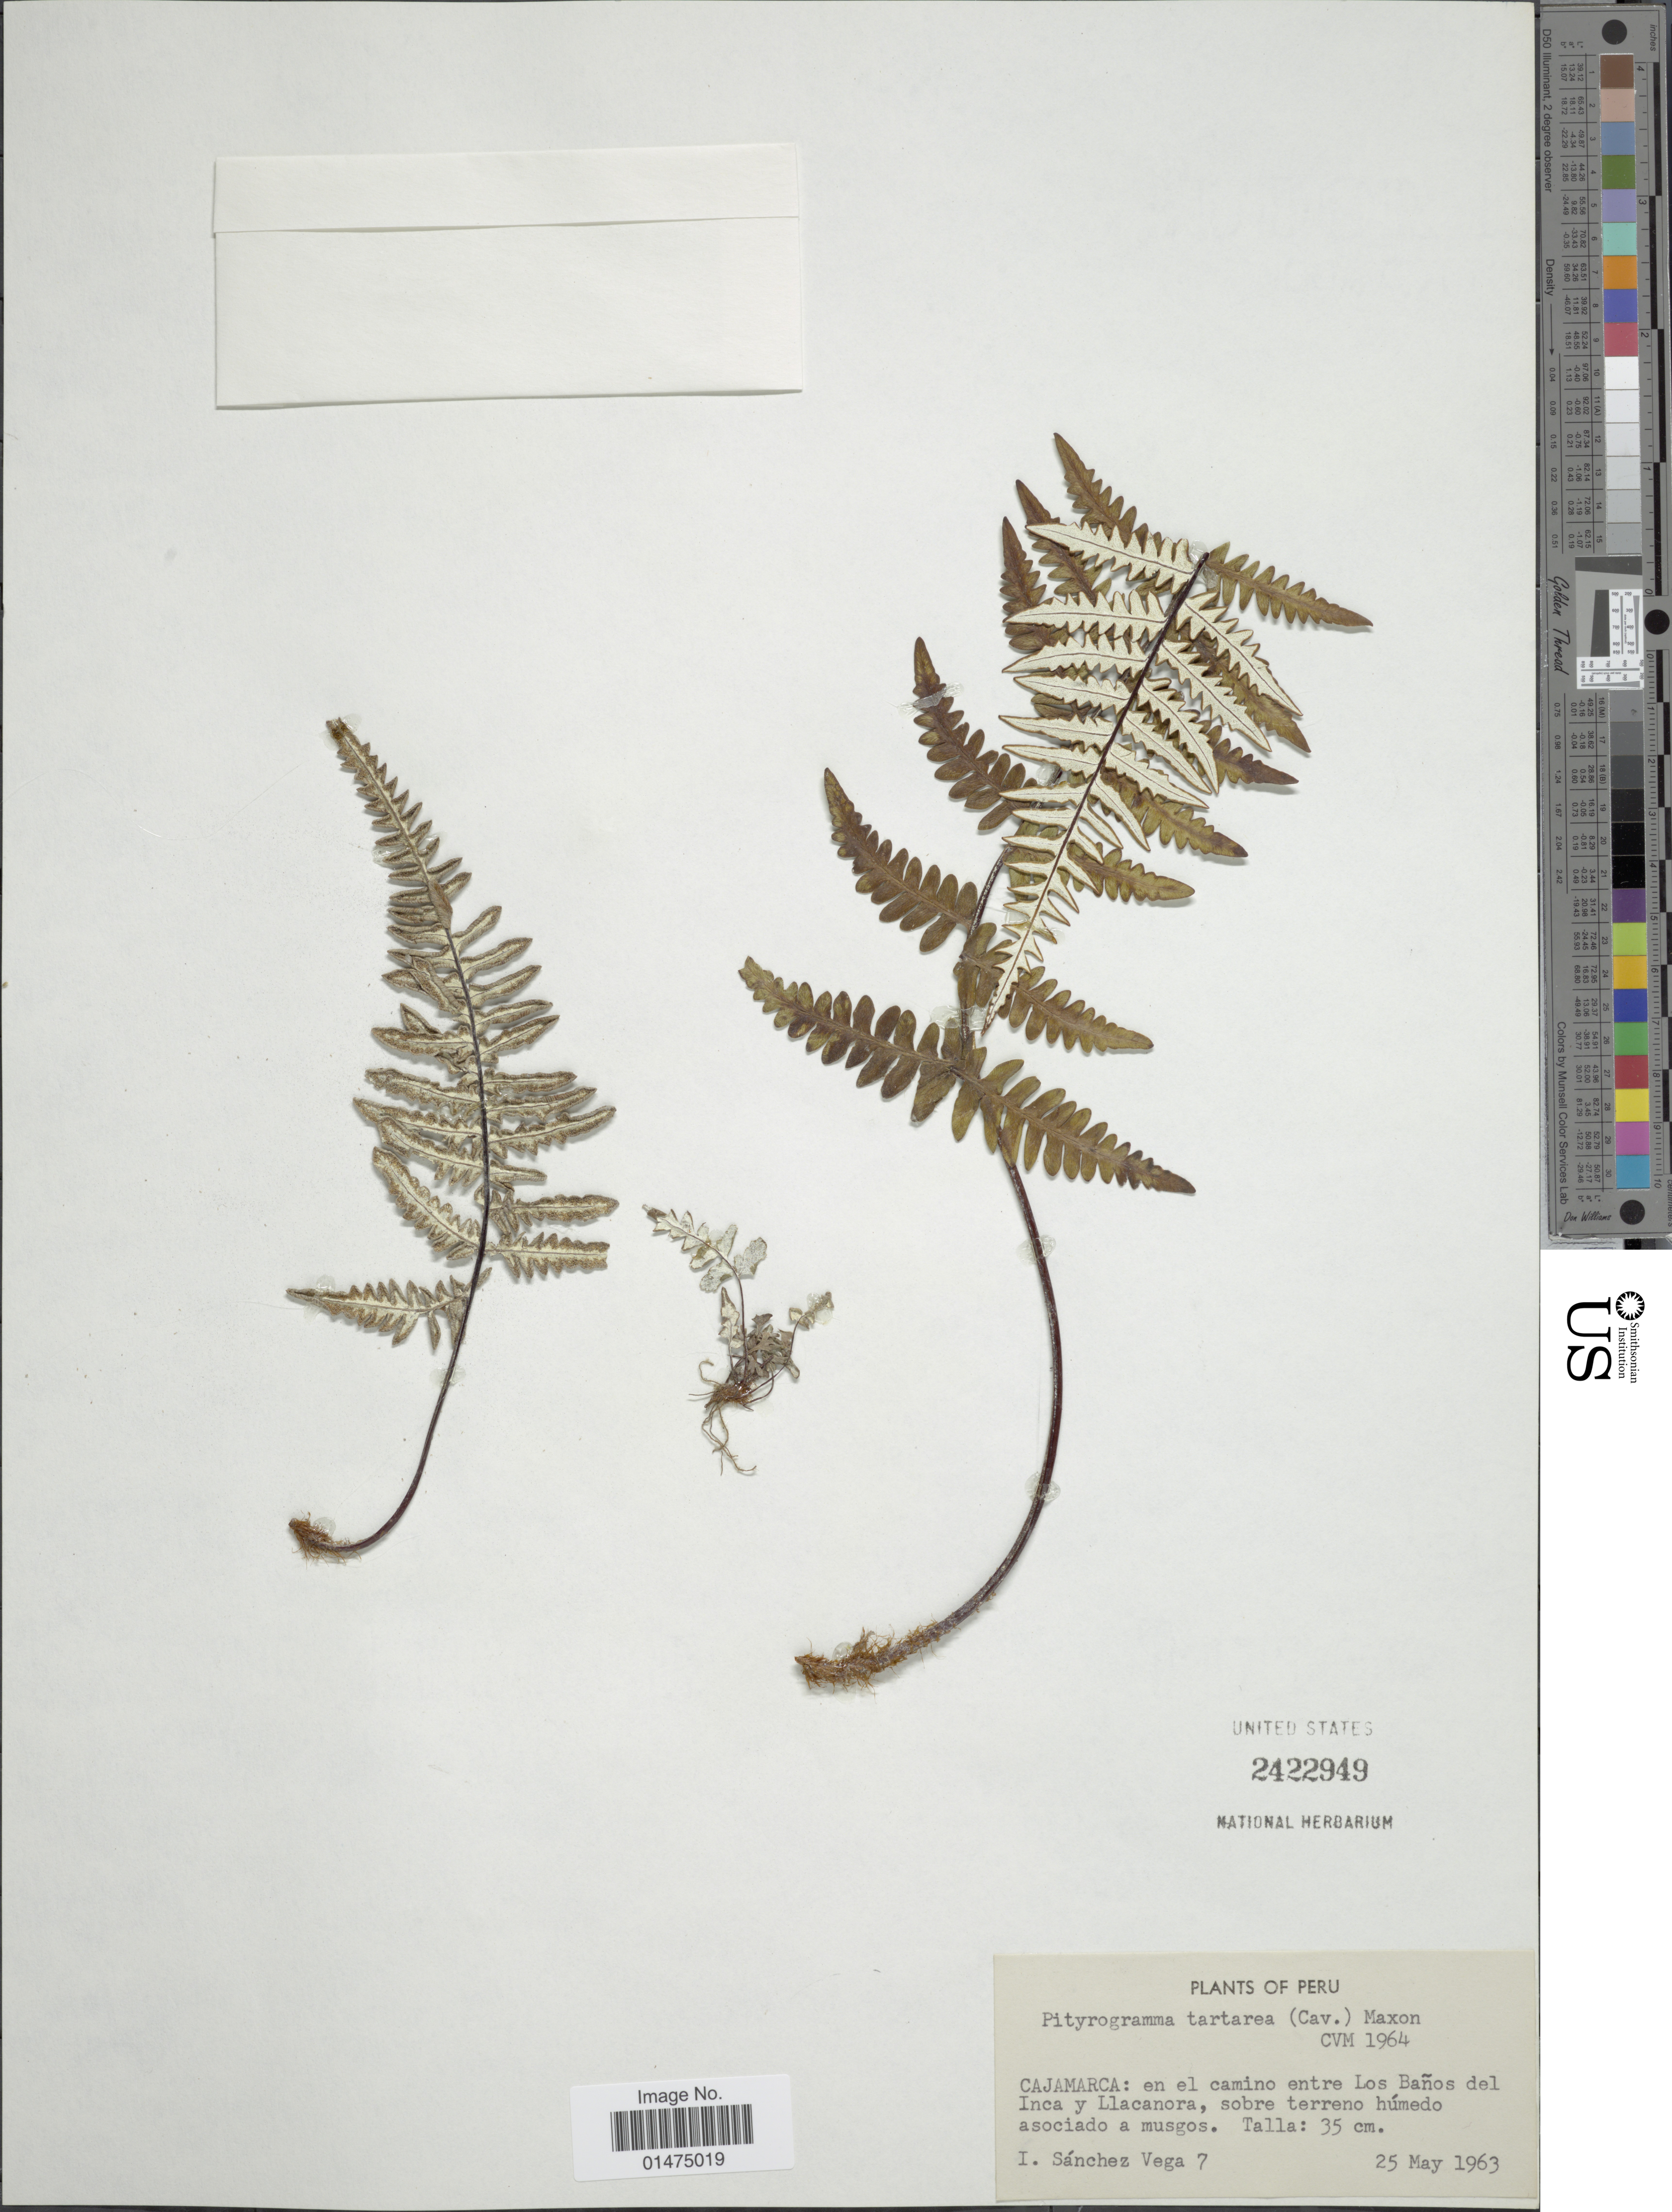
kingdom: Plantae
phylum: Tracheophyta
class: Polypodiopsida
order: Polypodiales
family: Pteridaceae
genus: Pityrogramma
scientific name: Pityrogramma ebenea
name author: (L.) Proctor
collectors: I. Sánchez Vega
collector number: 7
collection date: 1963-05-25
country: Peru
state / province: Cajamarca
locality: En al camino entre Los Banos del Inca y Llacanora, sobre terreno humedo asociado a musgos.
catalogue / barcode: US 2422949